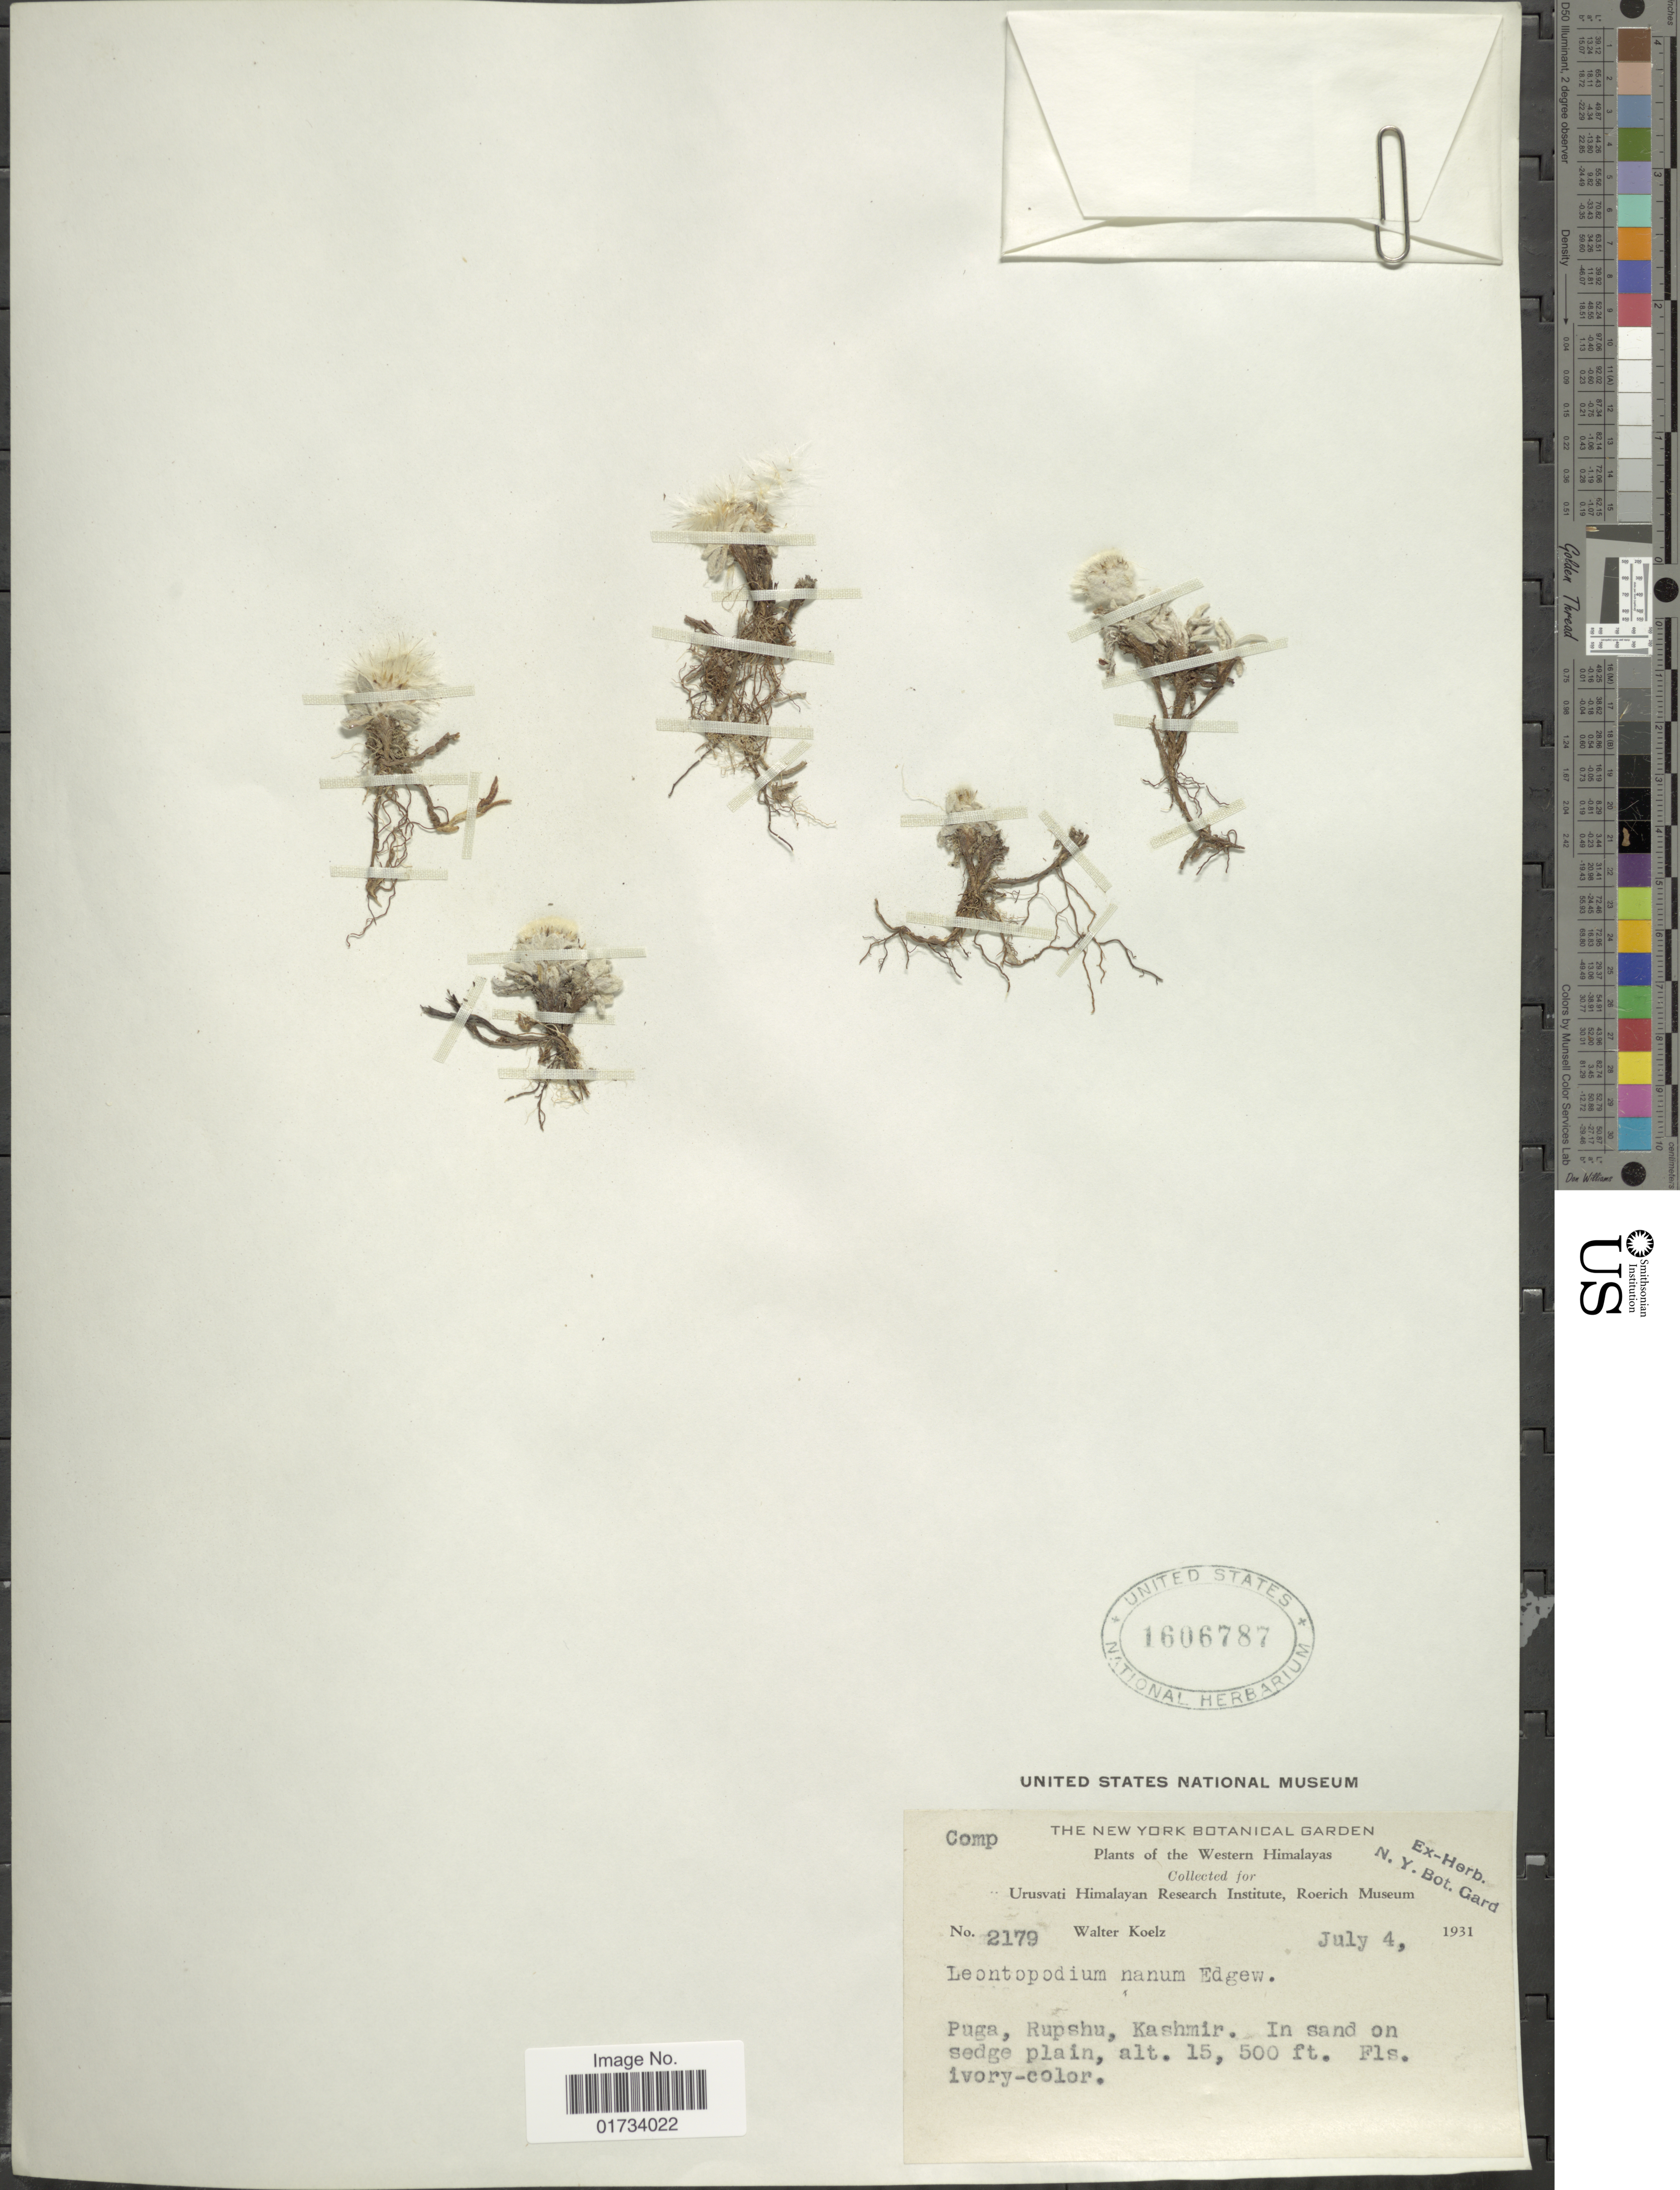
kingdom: Plantae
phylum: Tracheophyta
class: Magnoliopsida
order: Asterales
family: Asteraceae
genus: Leontopodium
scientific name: Leontopodium nanum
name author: (Hook. f. & Thomson ex C.B. Clarke) Hand.-Mazz.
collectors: W. N. Koelz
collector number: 2179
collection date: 1931-07-04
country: India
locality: Western Himalayas, Puga, Rupshu, Kashmir, in sand on sedge plain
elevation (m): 4724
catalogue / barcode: US 1606787